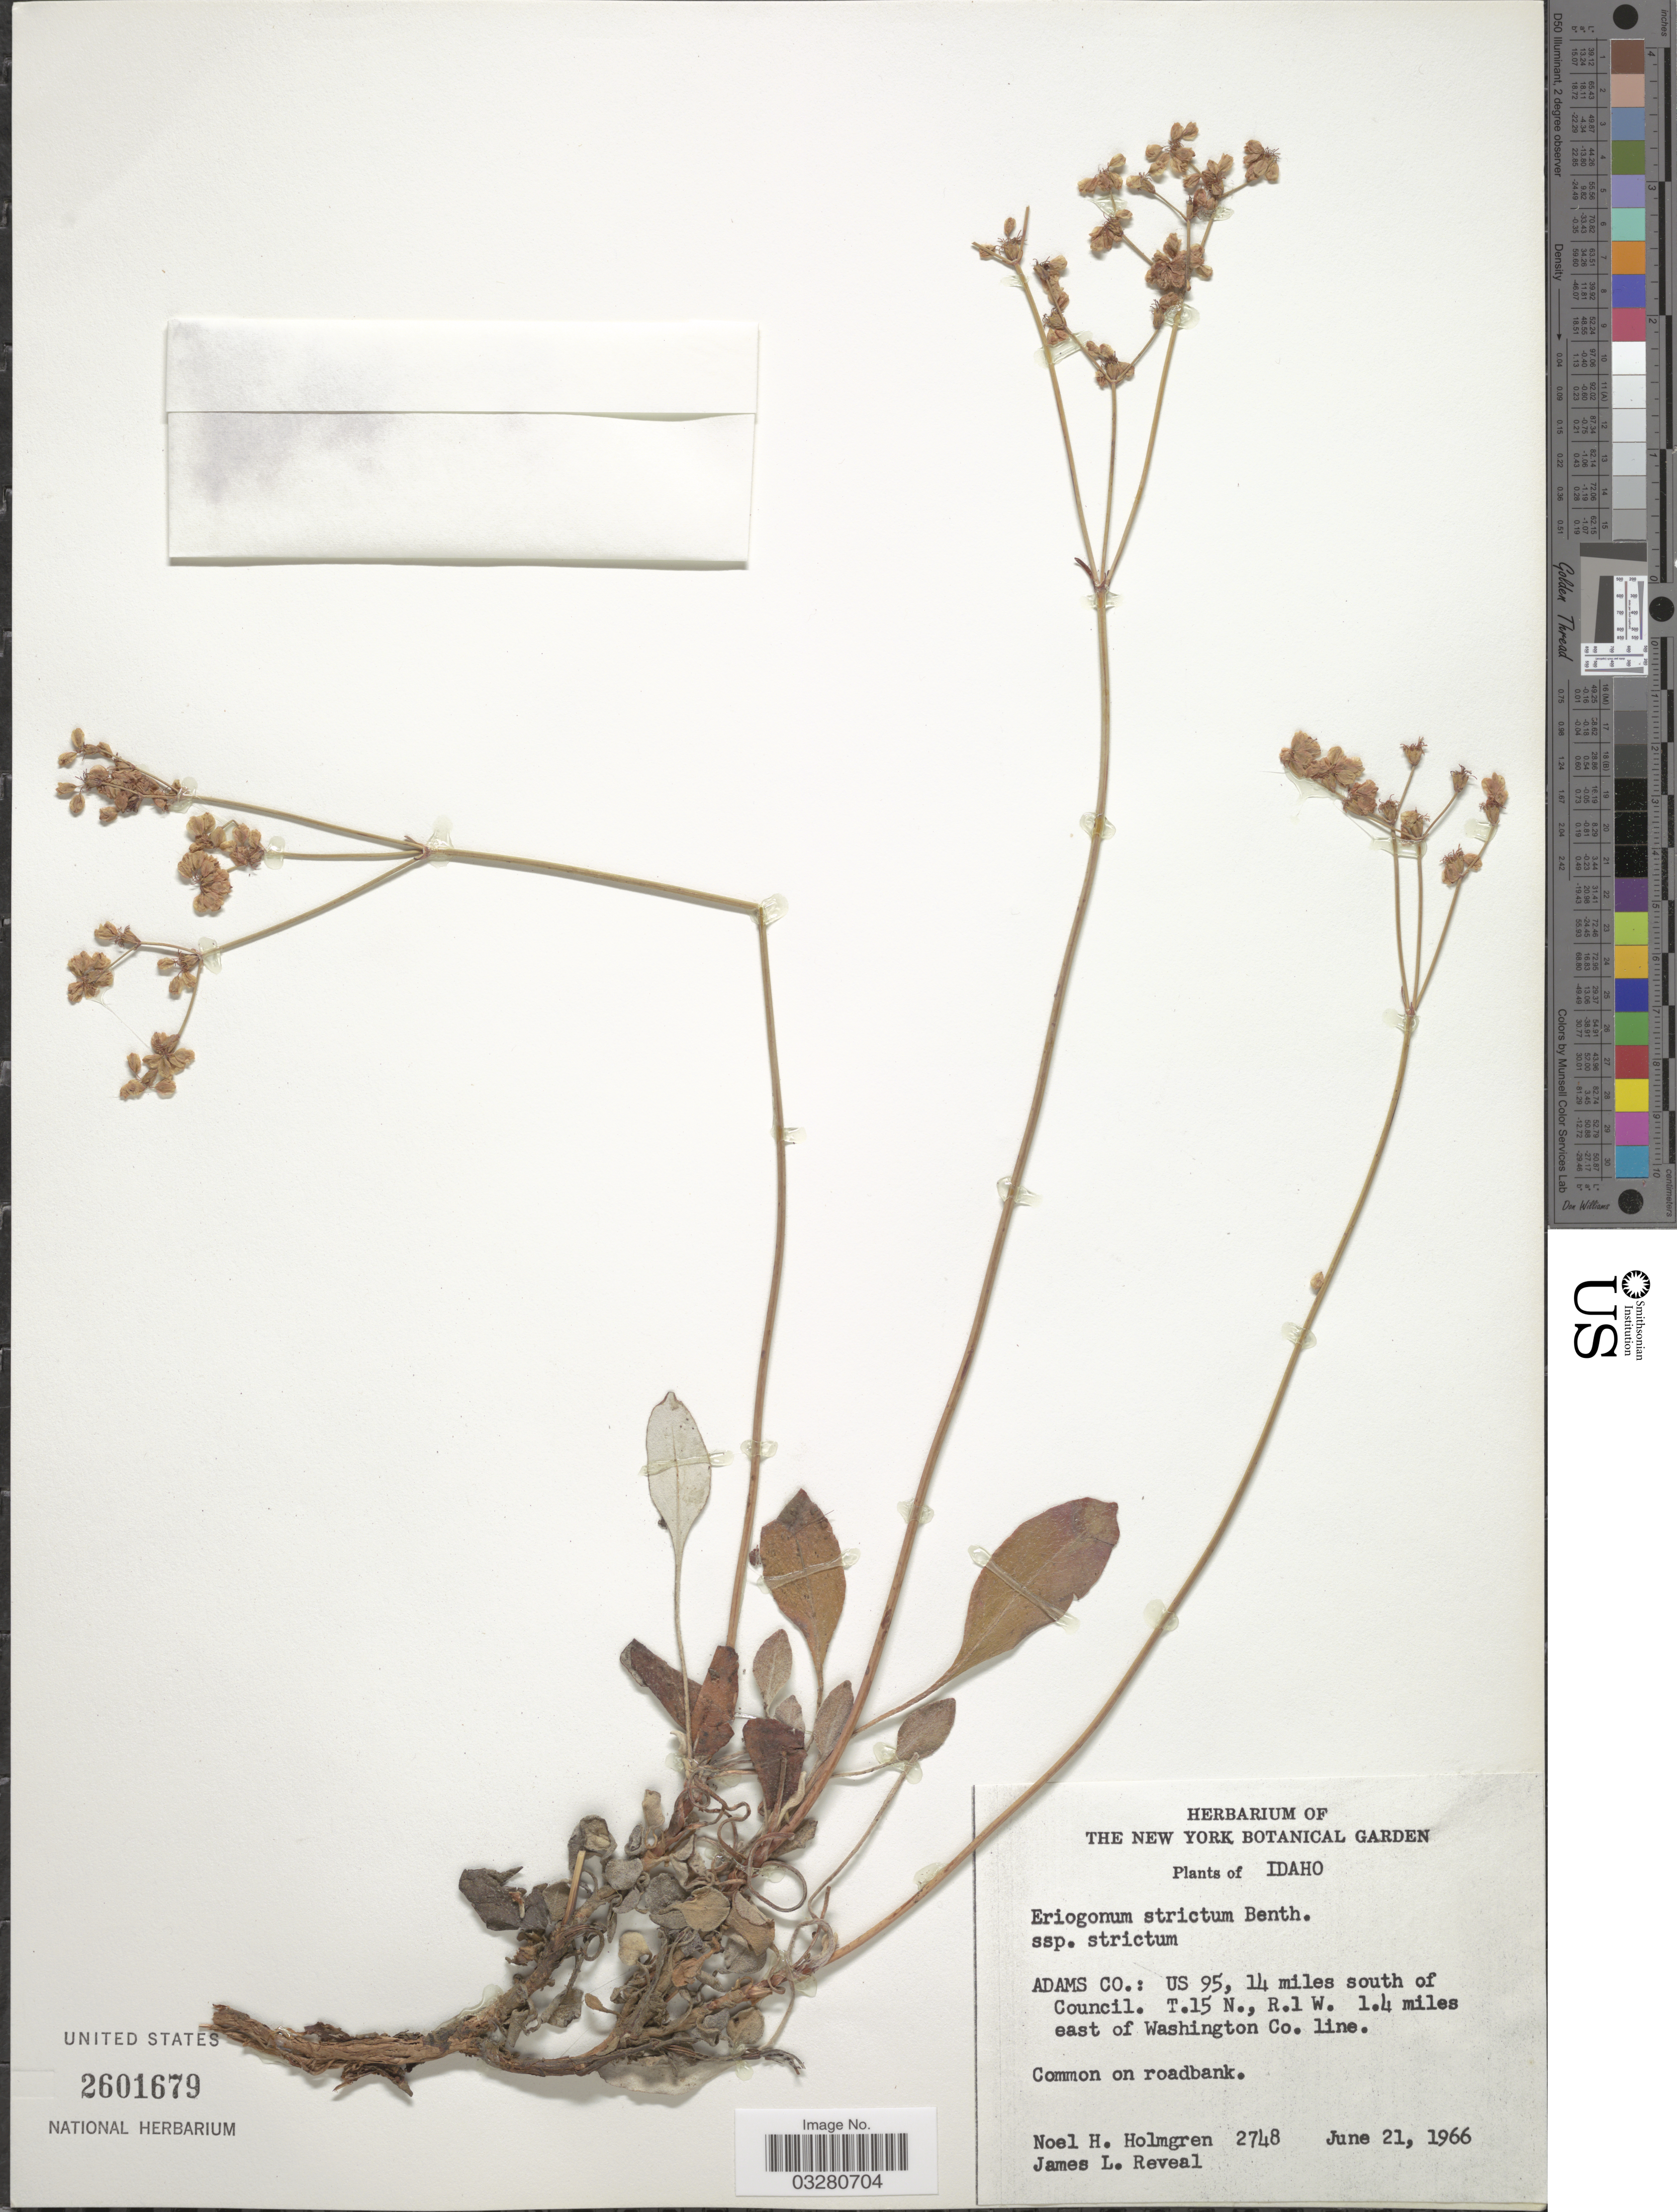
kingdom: Plantae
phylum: Tracheophyta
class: Magnoliopsida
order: Caryophyllales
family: Polygonaceae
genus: Eriogonum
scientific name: Eriogonum strictum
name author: Benth.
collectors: N. H. Holmgren & J. L. Reveal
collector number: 2748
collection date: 1966-06-21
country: United States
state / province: Idaho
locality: Adams Co.: US 95, 14 miles south of Council. T.15 N., R.1 W. 1.4 miles east of Washington Co. line.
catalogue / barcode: US 2601679